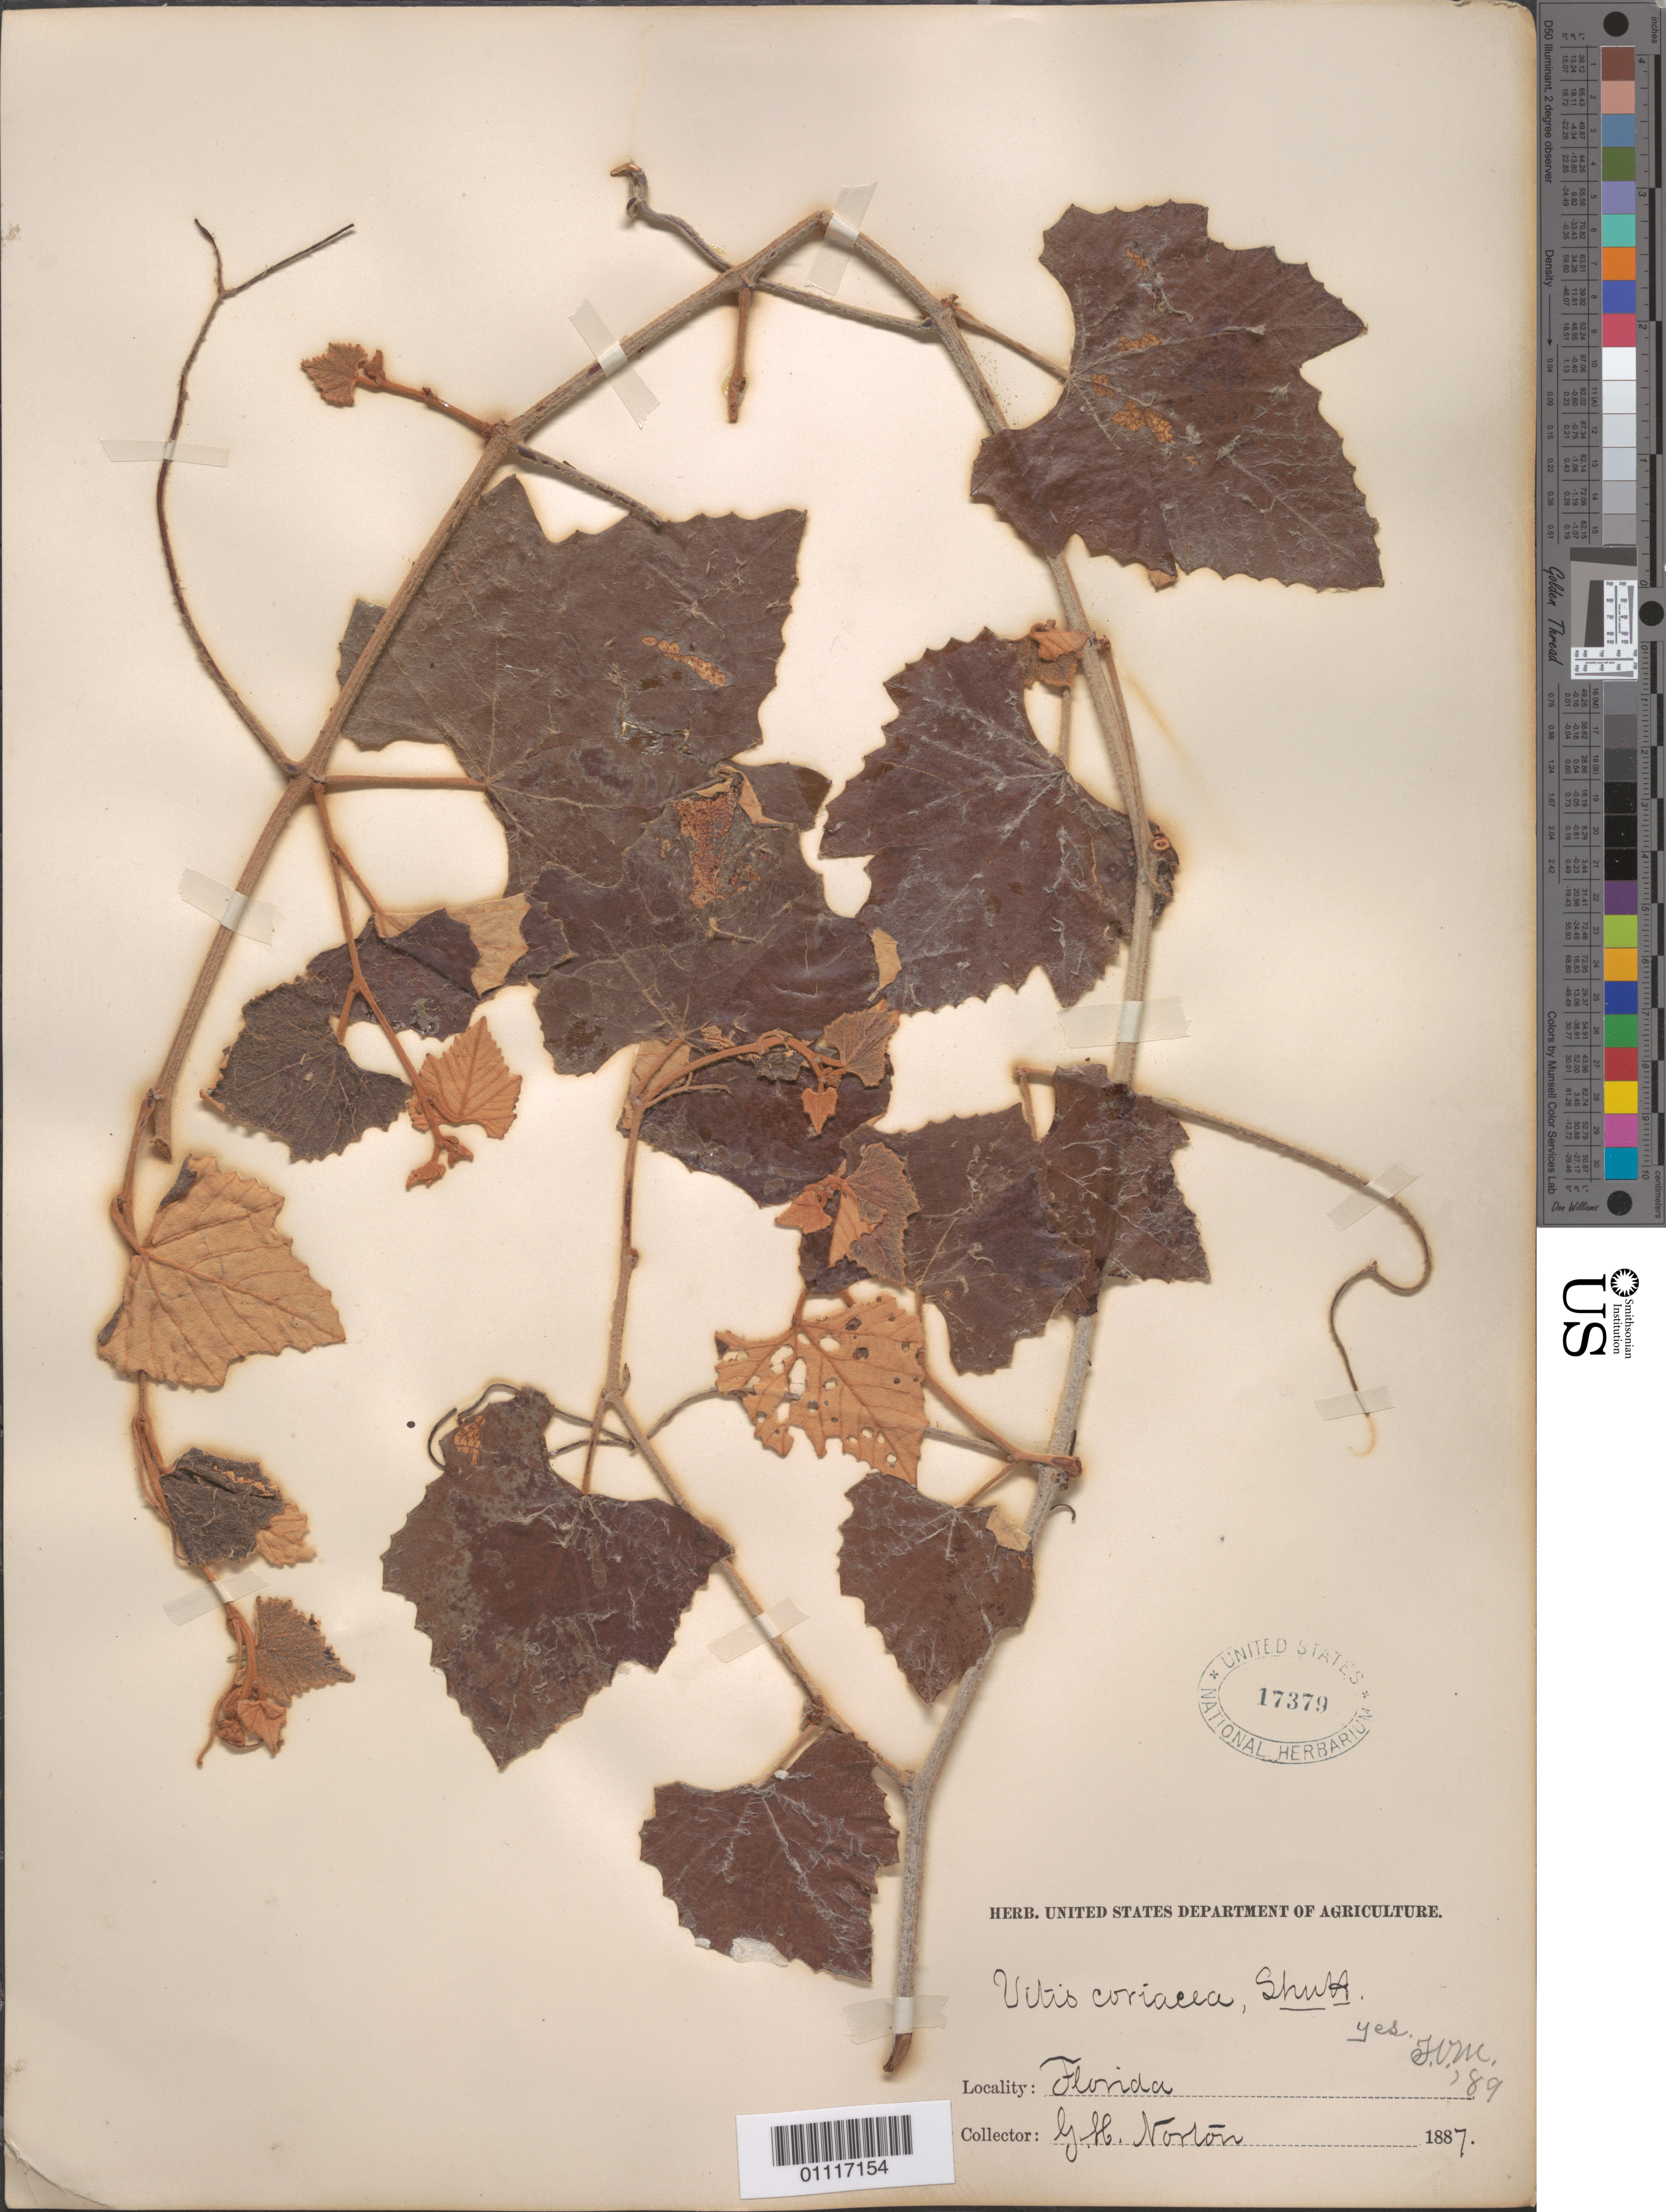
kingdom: Plantae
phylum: Tracheophyta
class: Magnoliopsida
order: Vitales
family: Vitaceae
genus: Vitis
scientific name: Vitis coriacea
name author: Shuttlew. ex Planch.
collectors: G. Norton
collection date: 1887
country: United States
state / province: Florida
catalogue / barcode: US 17379